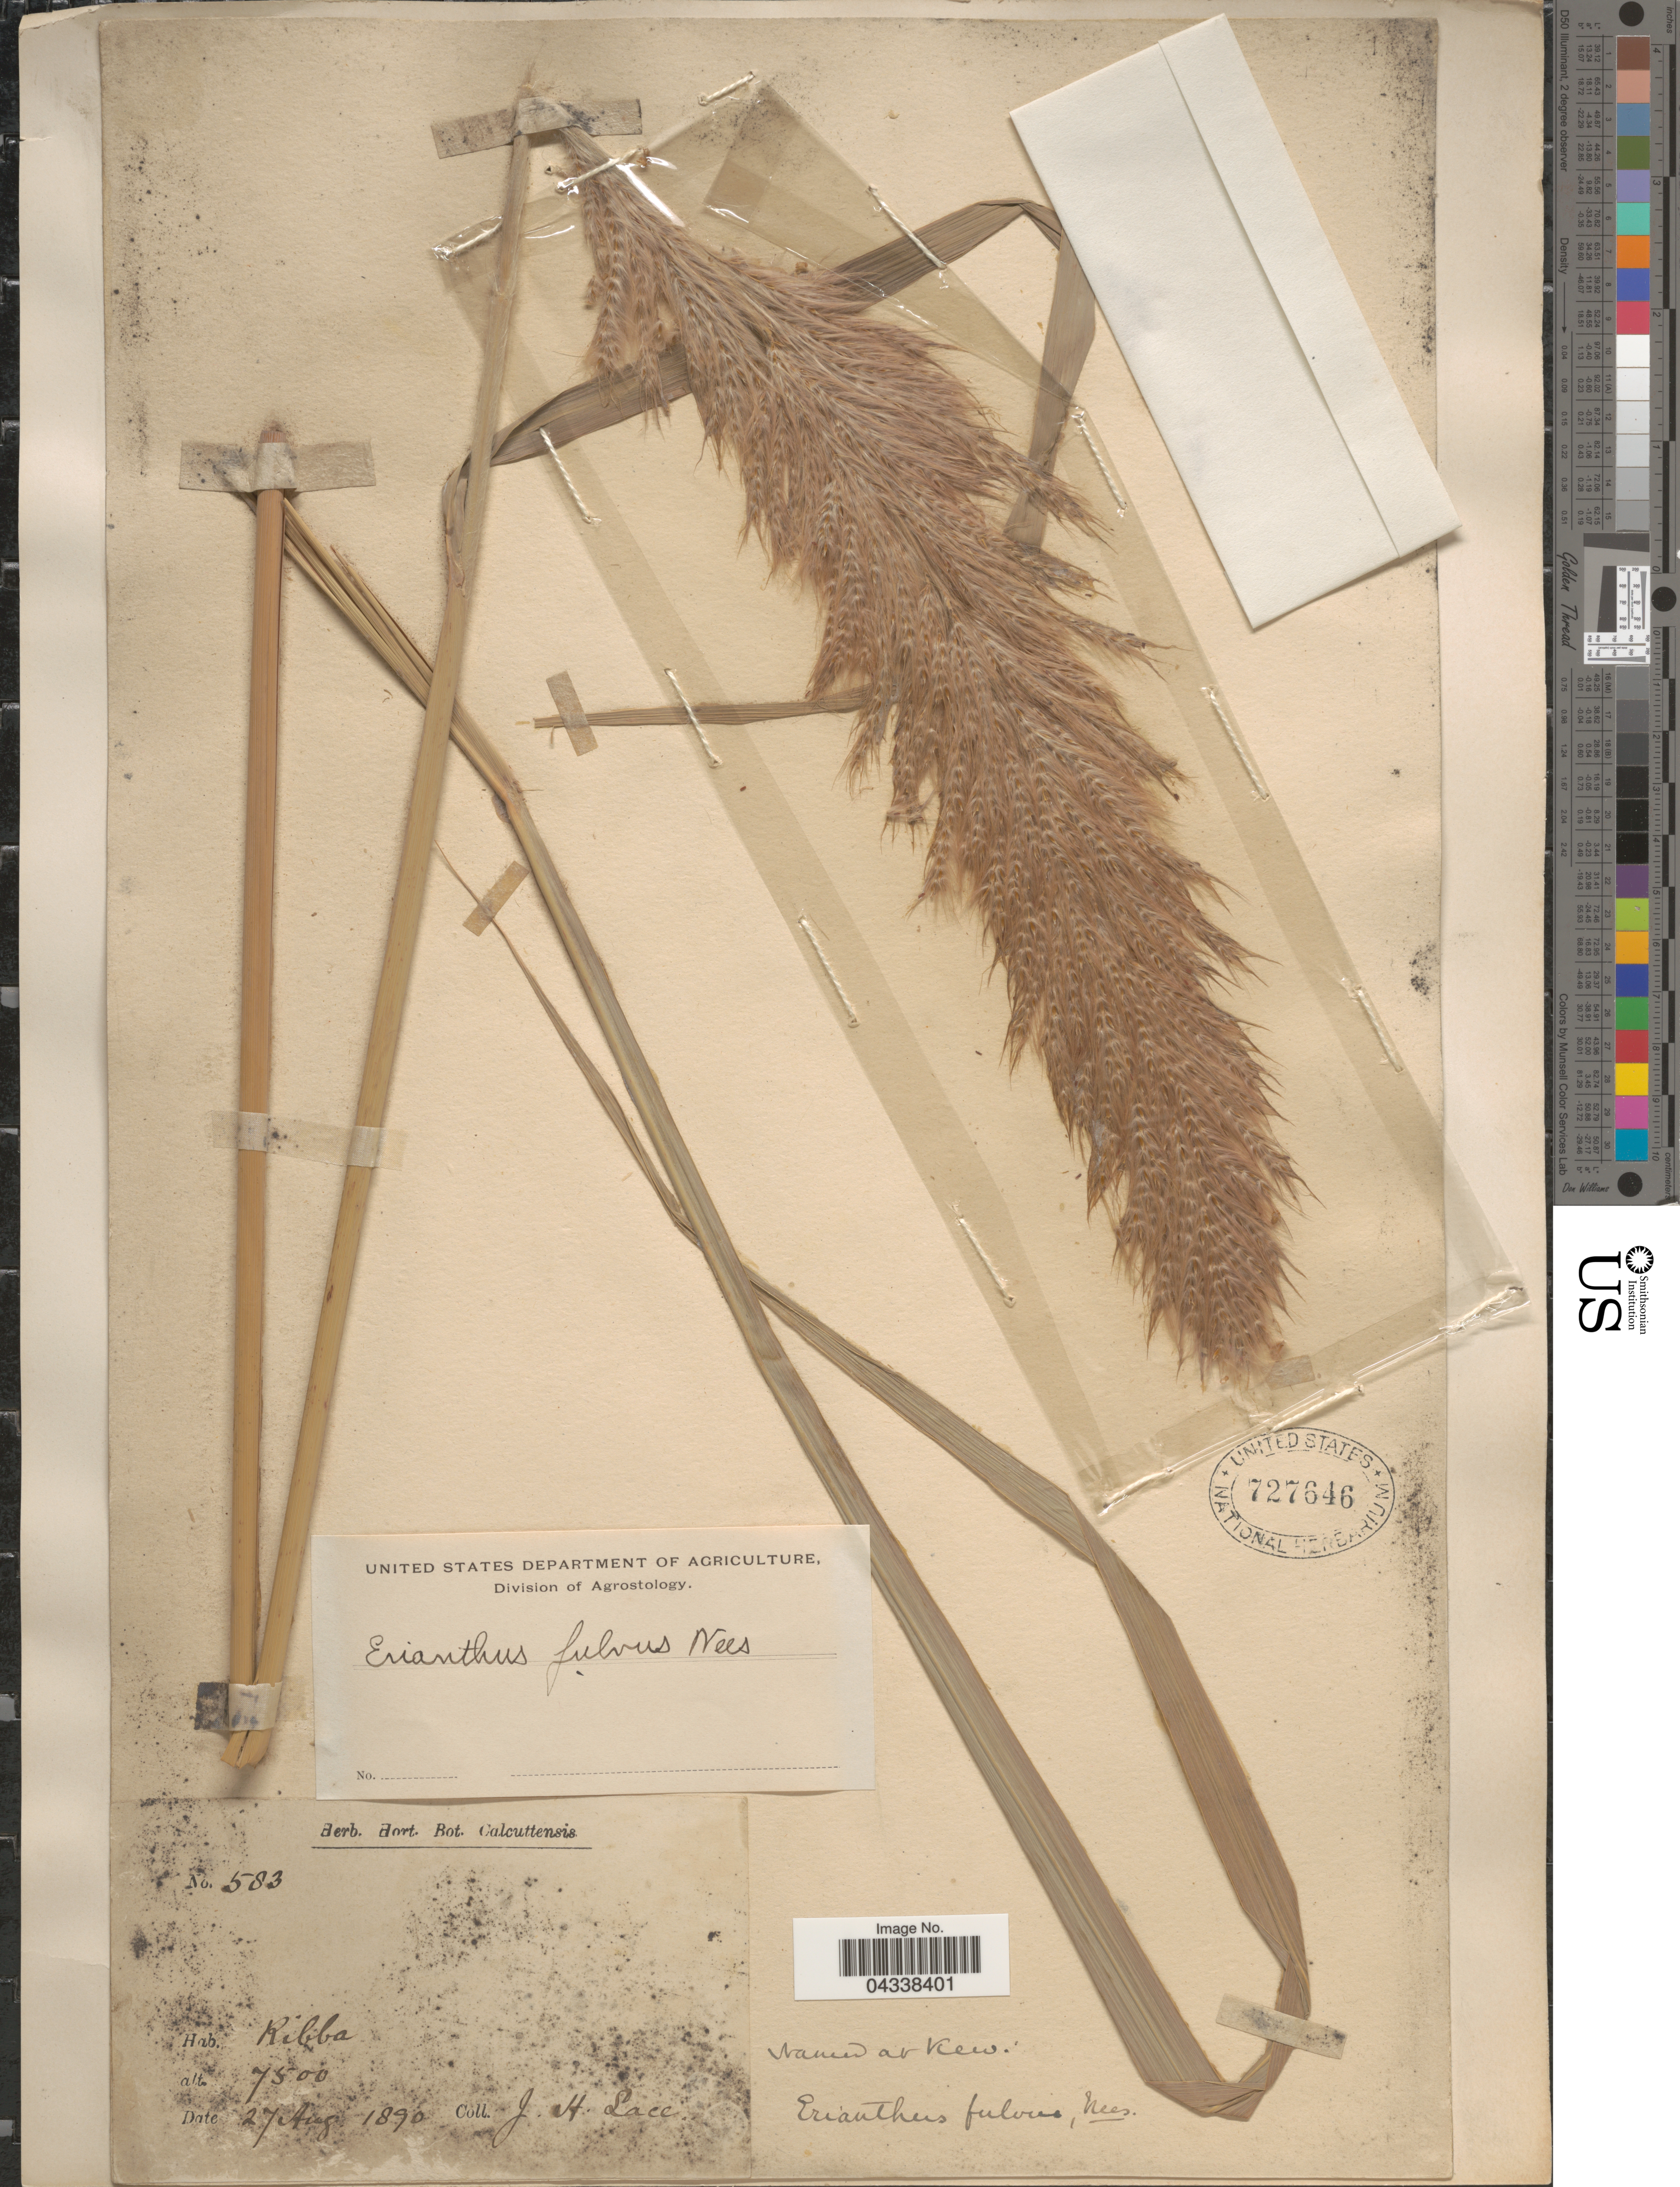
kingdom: Plantae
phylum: Tracheophyta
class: Liliopsida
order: Poales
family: Poaceae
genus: Saccharum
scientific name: Saccharum rufipilum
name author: Steud.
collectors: J. Lace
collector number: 583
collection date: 1890-08-27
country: India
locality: Ribba.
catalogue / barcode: US 727646